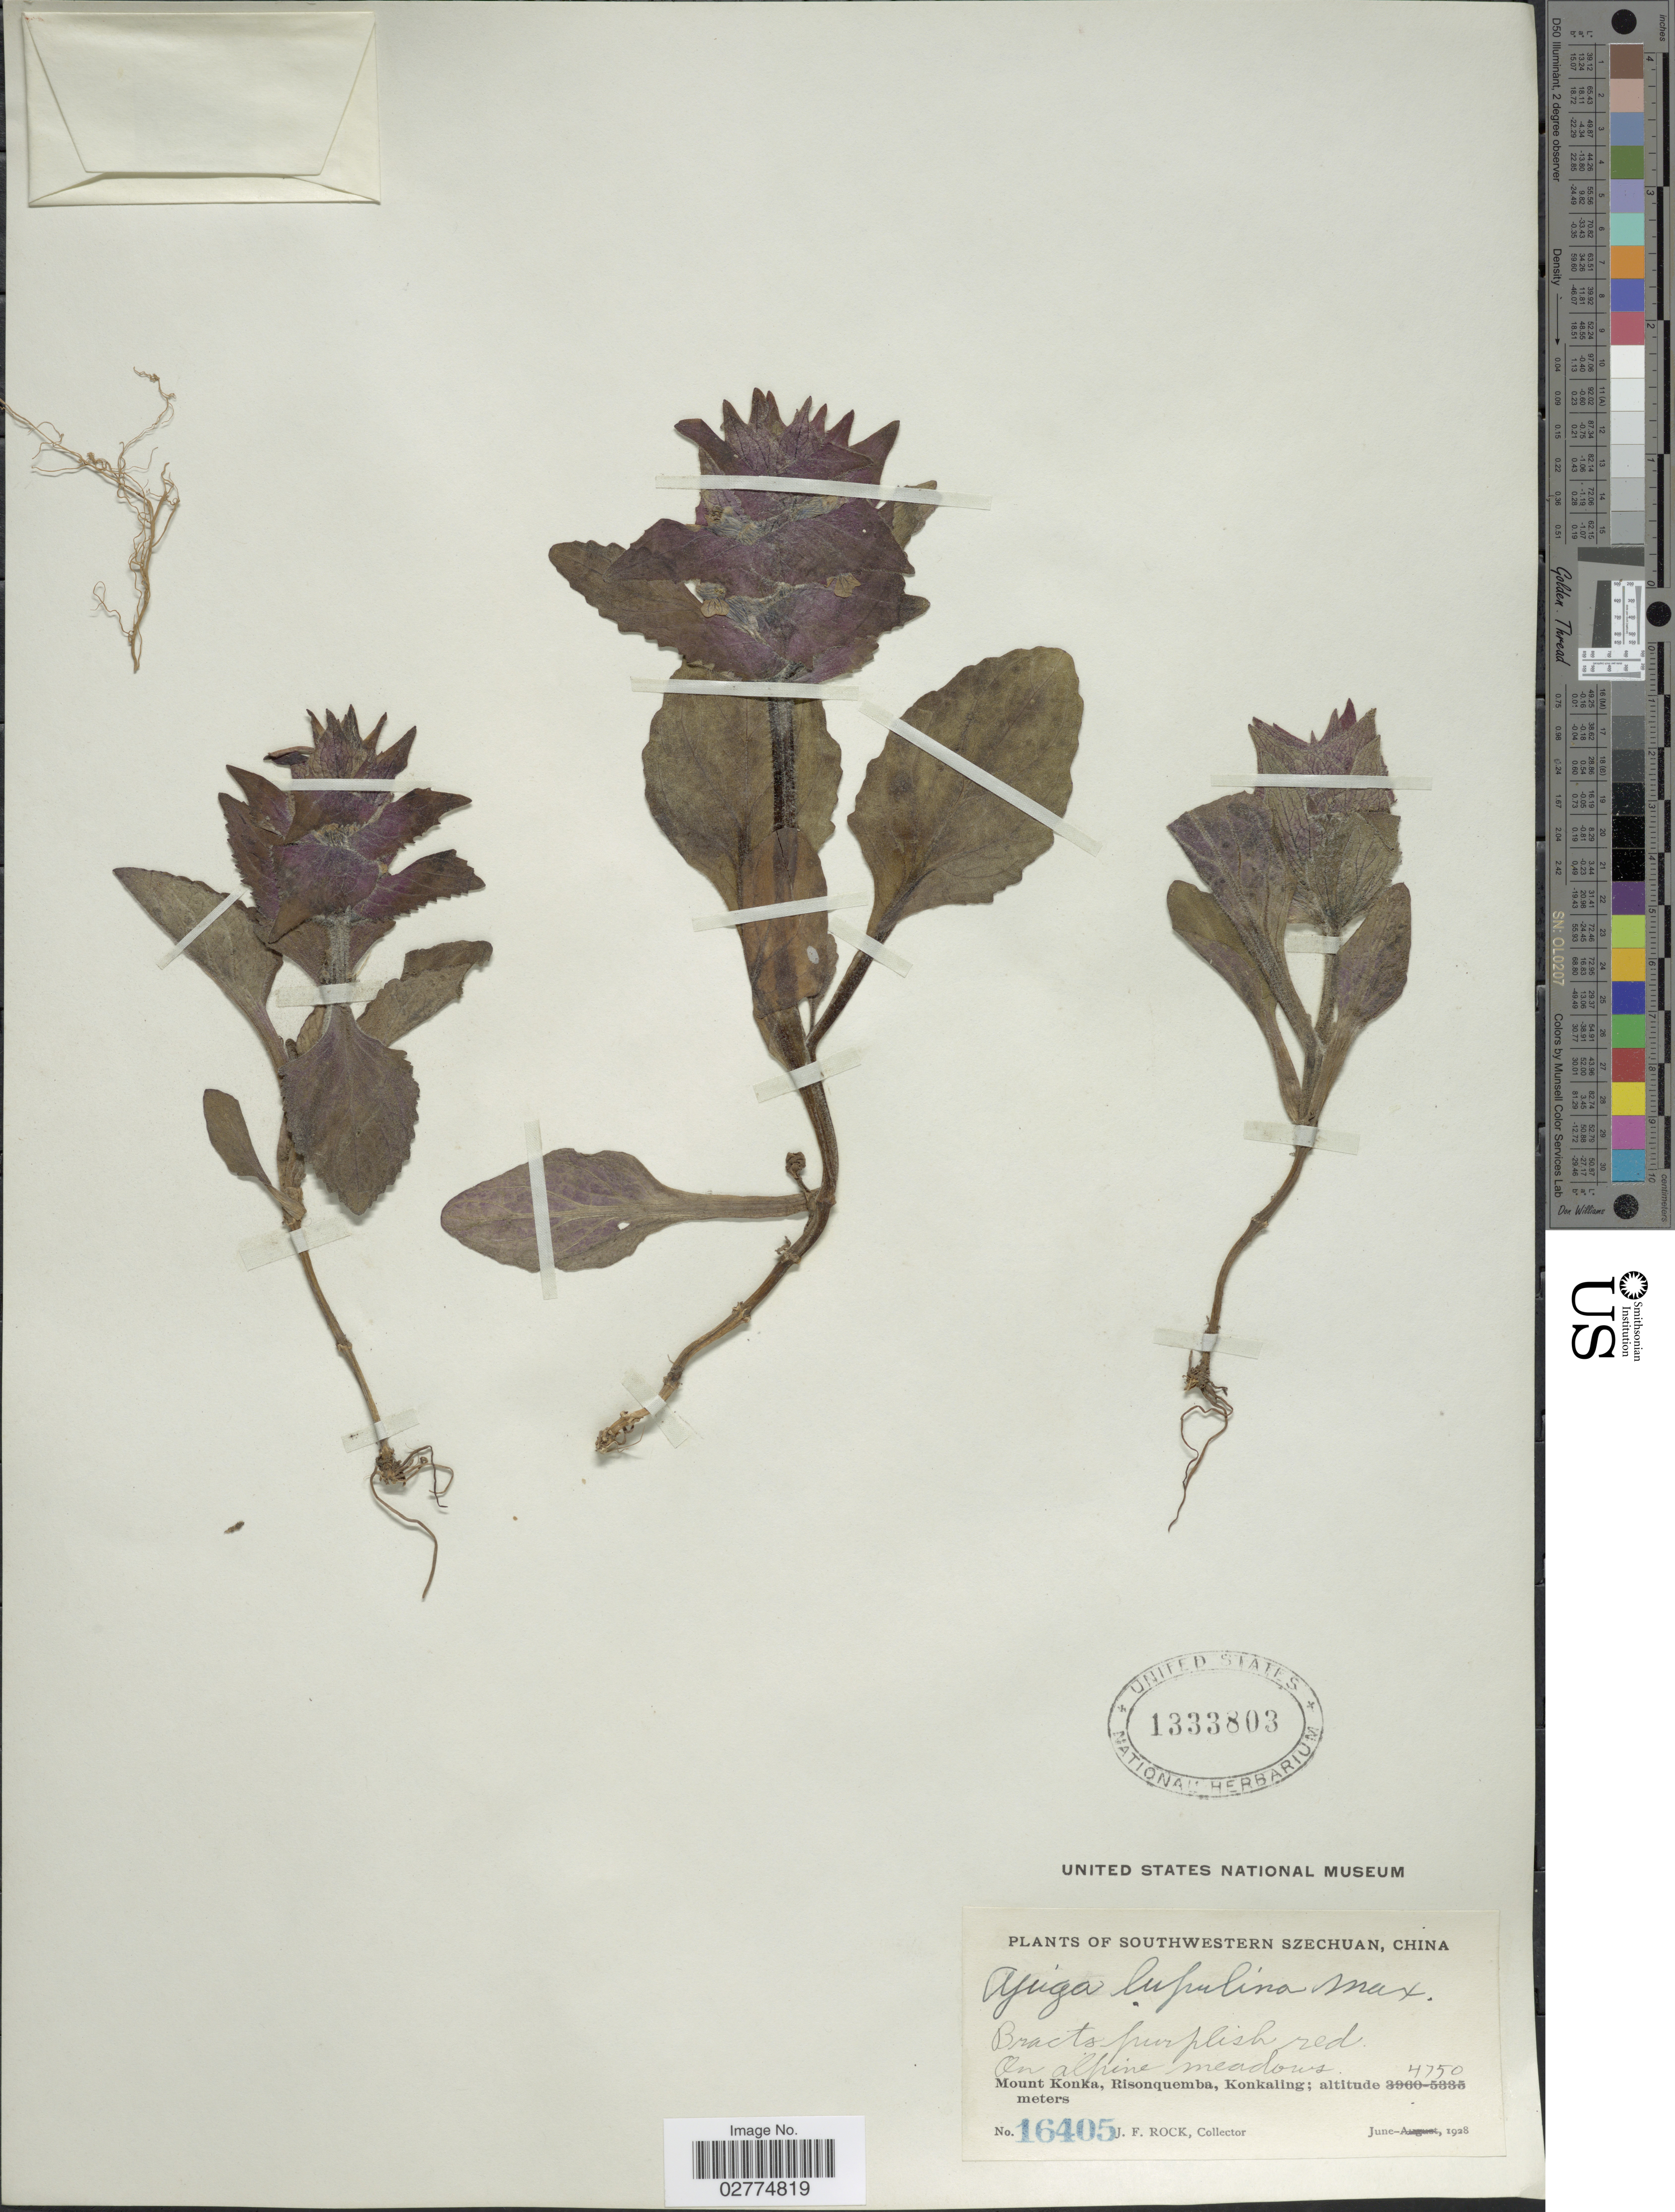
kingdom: Plantae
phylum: Tracheophyta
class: Magnoliopsida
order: Lamiales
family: Lamiaceae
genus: Ajuga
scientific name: Ajuga lupulina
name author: Maxim.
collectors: J. Rock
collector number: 16405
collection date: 1928-06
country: China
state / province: Sichuan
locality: Southwestern Szechuan, Mount Konka, Risonquemba, Konkaling.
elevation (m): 4750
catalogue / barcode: US 1333803